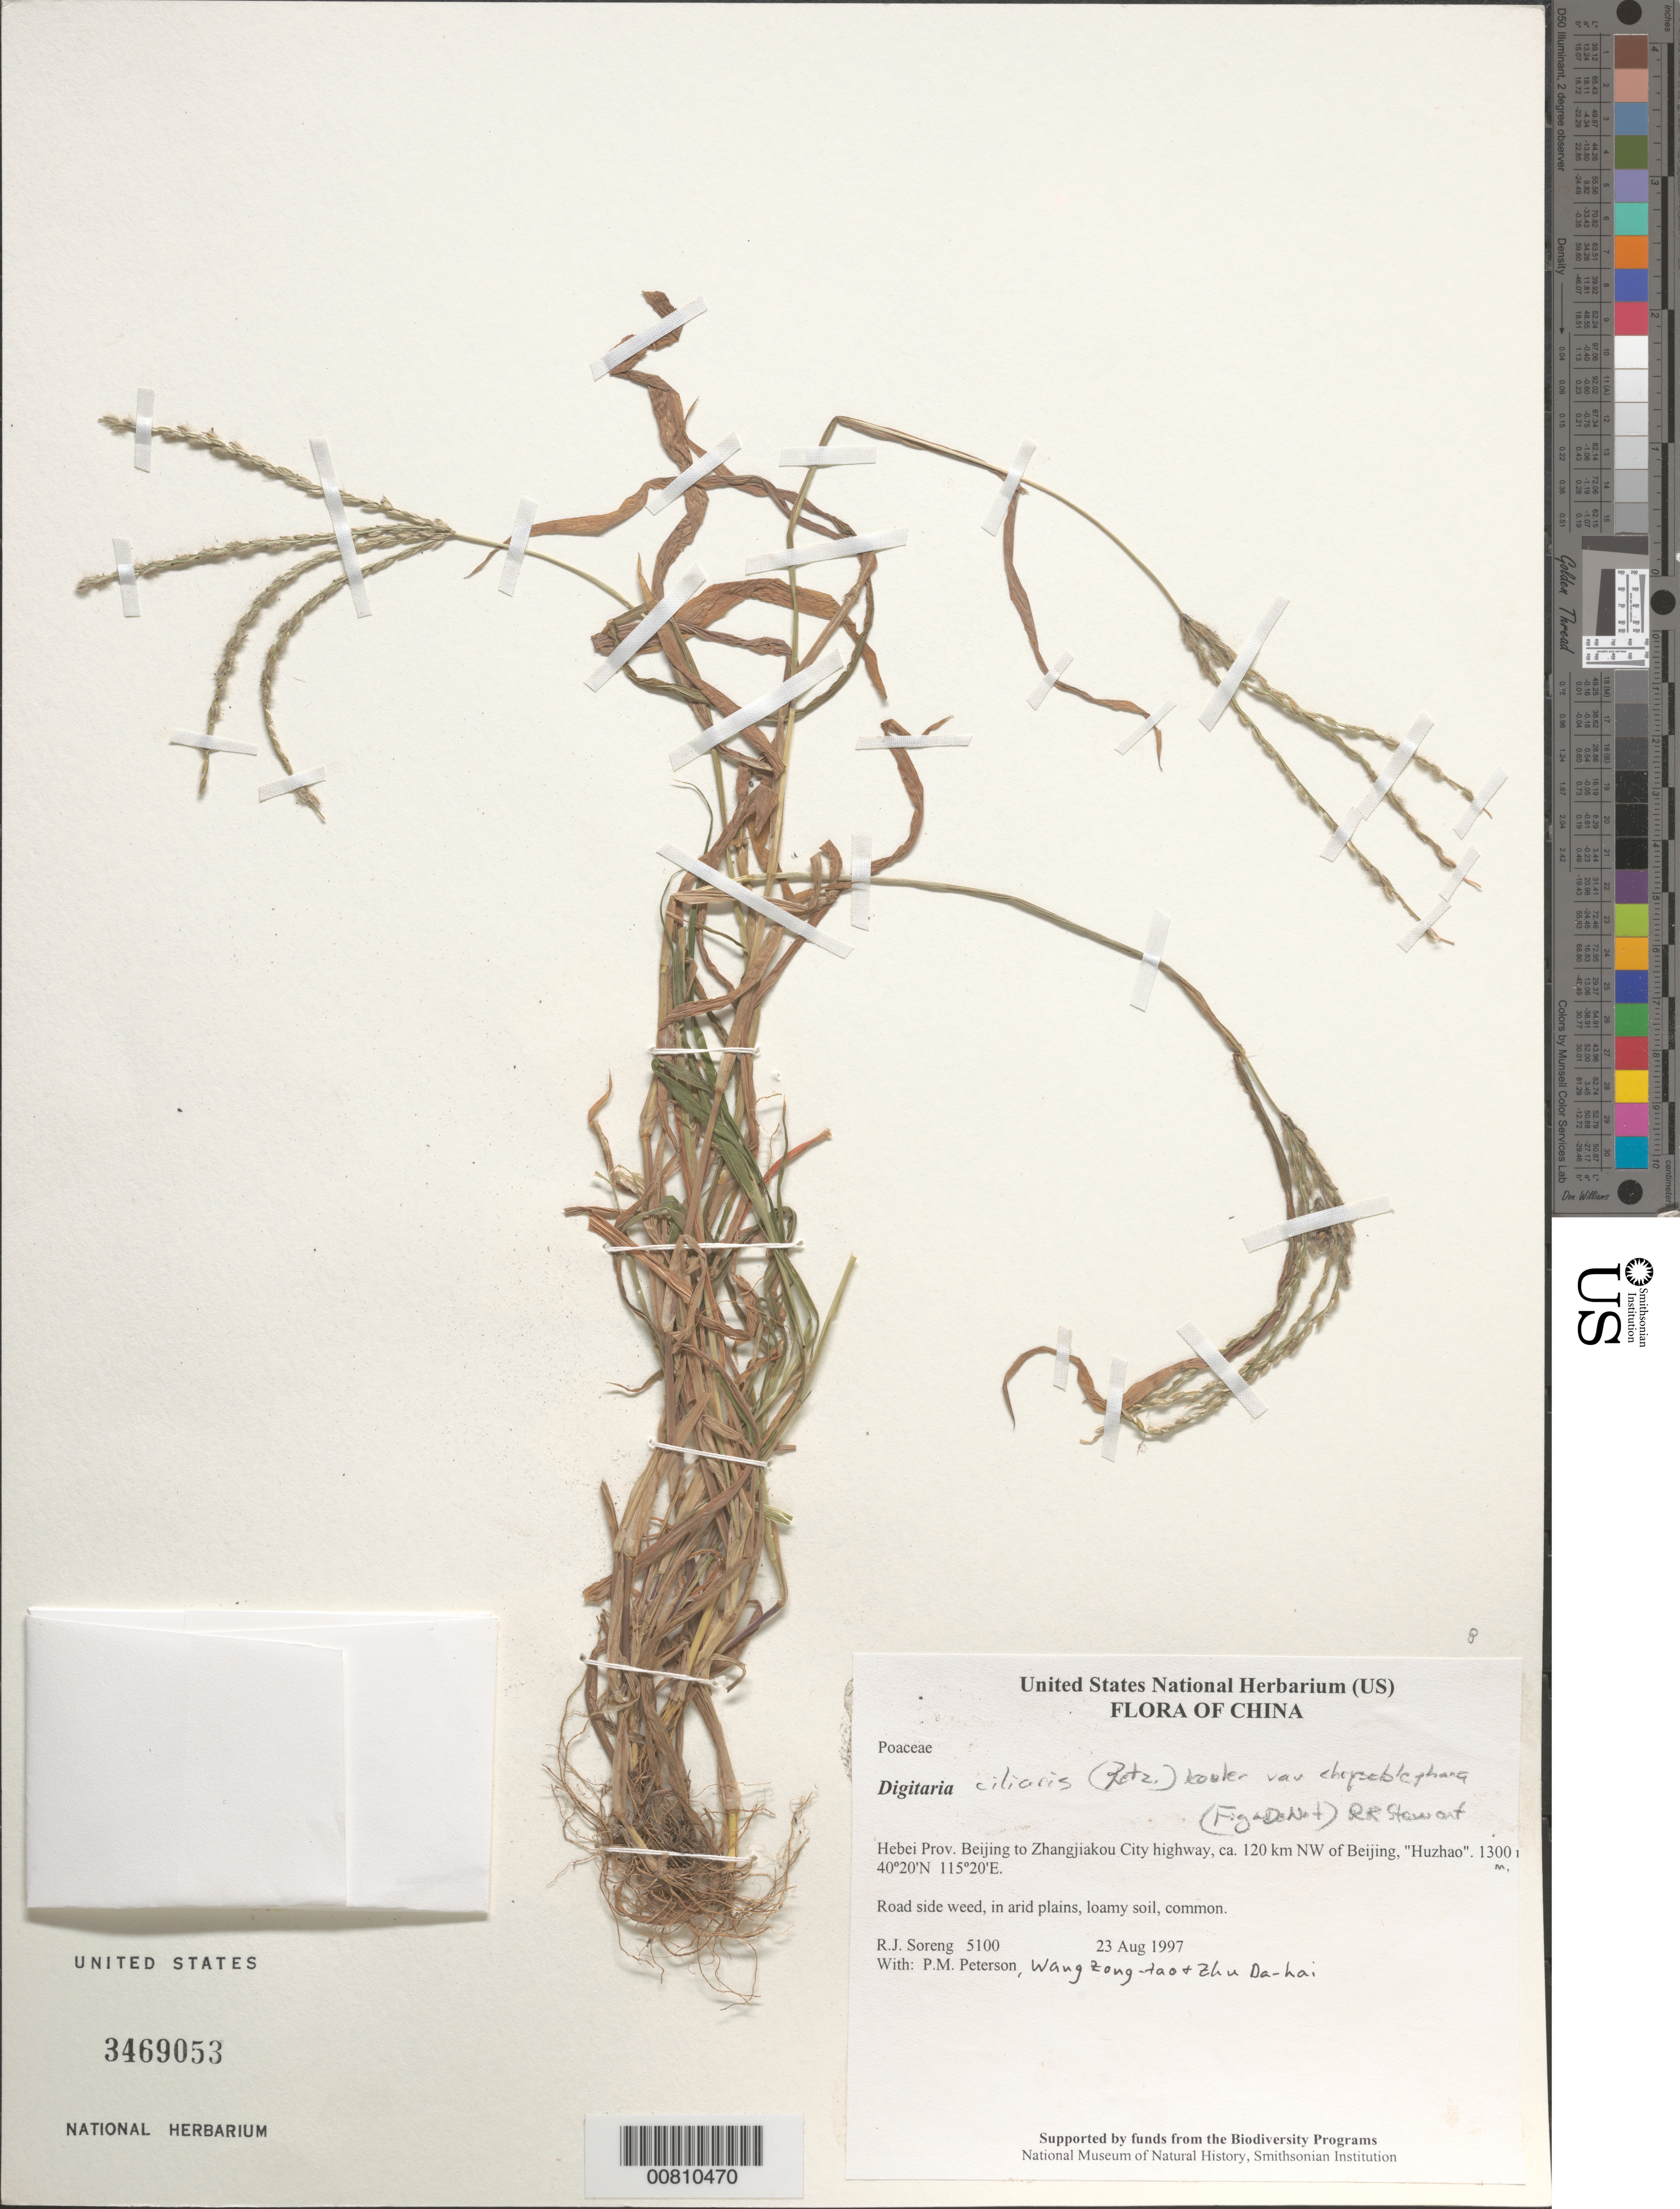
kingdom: Plantae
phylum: Tracheophyta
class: Liliopsida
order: Poales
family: Poaceae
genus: Digitaria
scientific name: Digitaria ciliaris var. chrysoblephara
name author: (Fig. & De Not.) R.R. Stewart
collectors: R. J. Soreng, P. M. Peterson & Zhu Da-hai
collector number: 5100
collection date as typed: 23 Aug 1997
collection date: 1997-08-23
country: China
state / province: Hebei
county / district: Beijing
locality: Beijing to Zhangjiakou City highway, ca. 120 km NW of Beijing, "Huzhao".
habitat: Road side weed, in arid plains, loamy soil, common.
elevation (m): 1300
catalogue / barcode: US 3469053